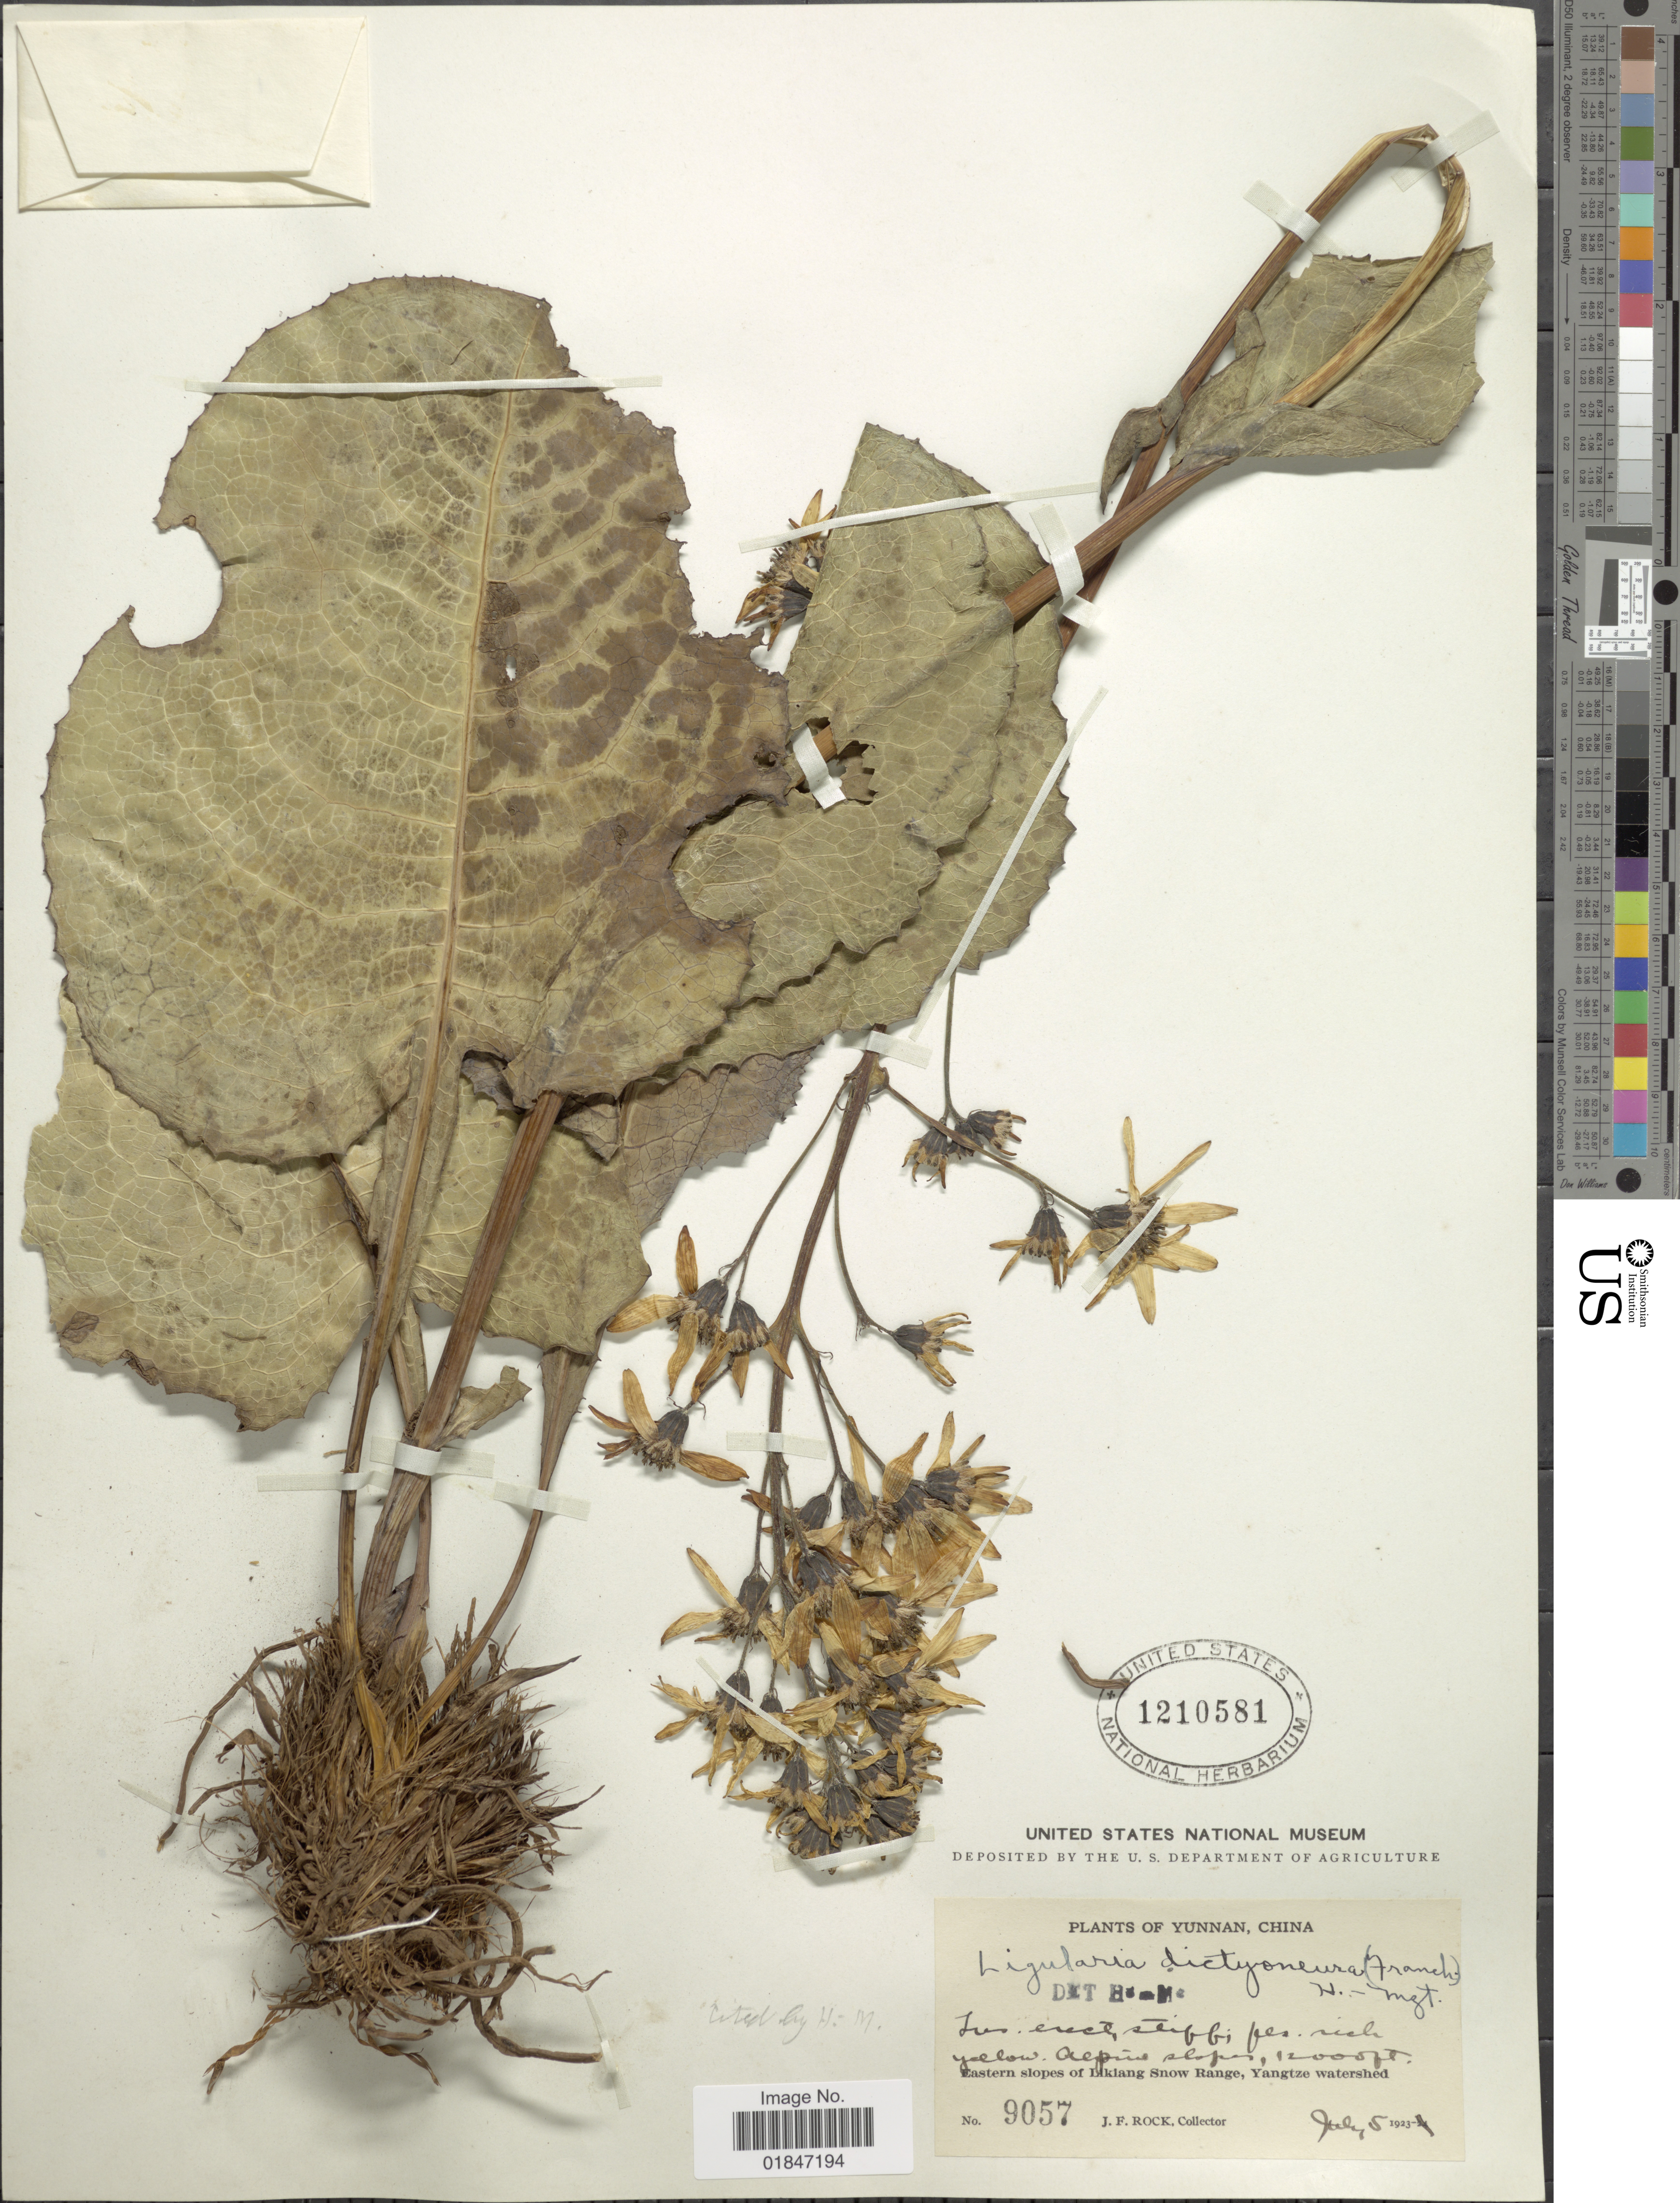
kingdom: Plantae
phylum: Tracheophyta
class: Magnoliopsida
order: Asterales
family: Asteraceae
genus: Ligularia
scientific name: Ligularia dictyoneura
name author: (Franch.) Hand.-Mazz.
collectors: J. Rock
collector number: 9057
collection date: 1923-07-05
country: China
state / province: Yunnan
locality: Yunnan, China. Eastern slopes of Likiang Snow Range, Yangtze watershed.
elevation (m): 3658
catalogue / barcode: US 1210581